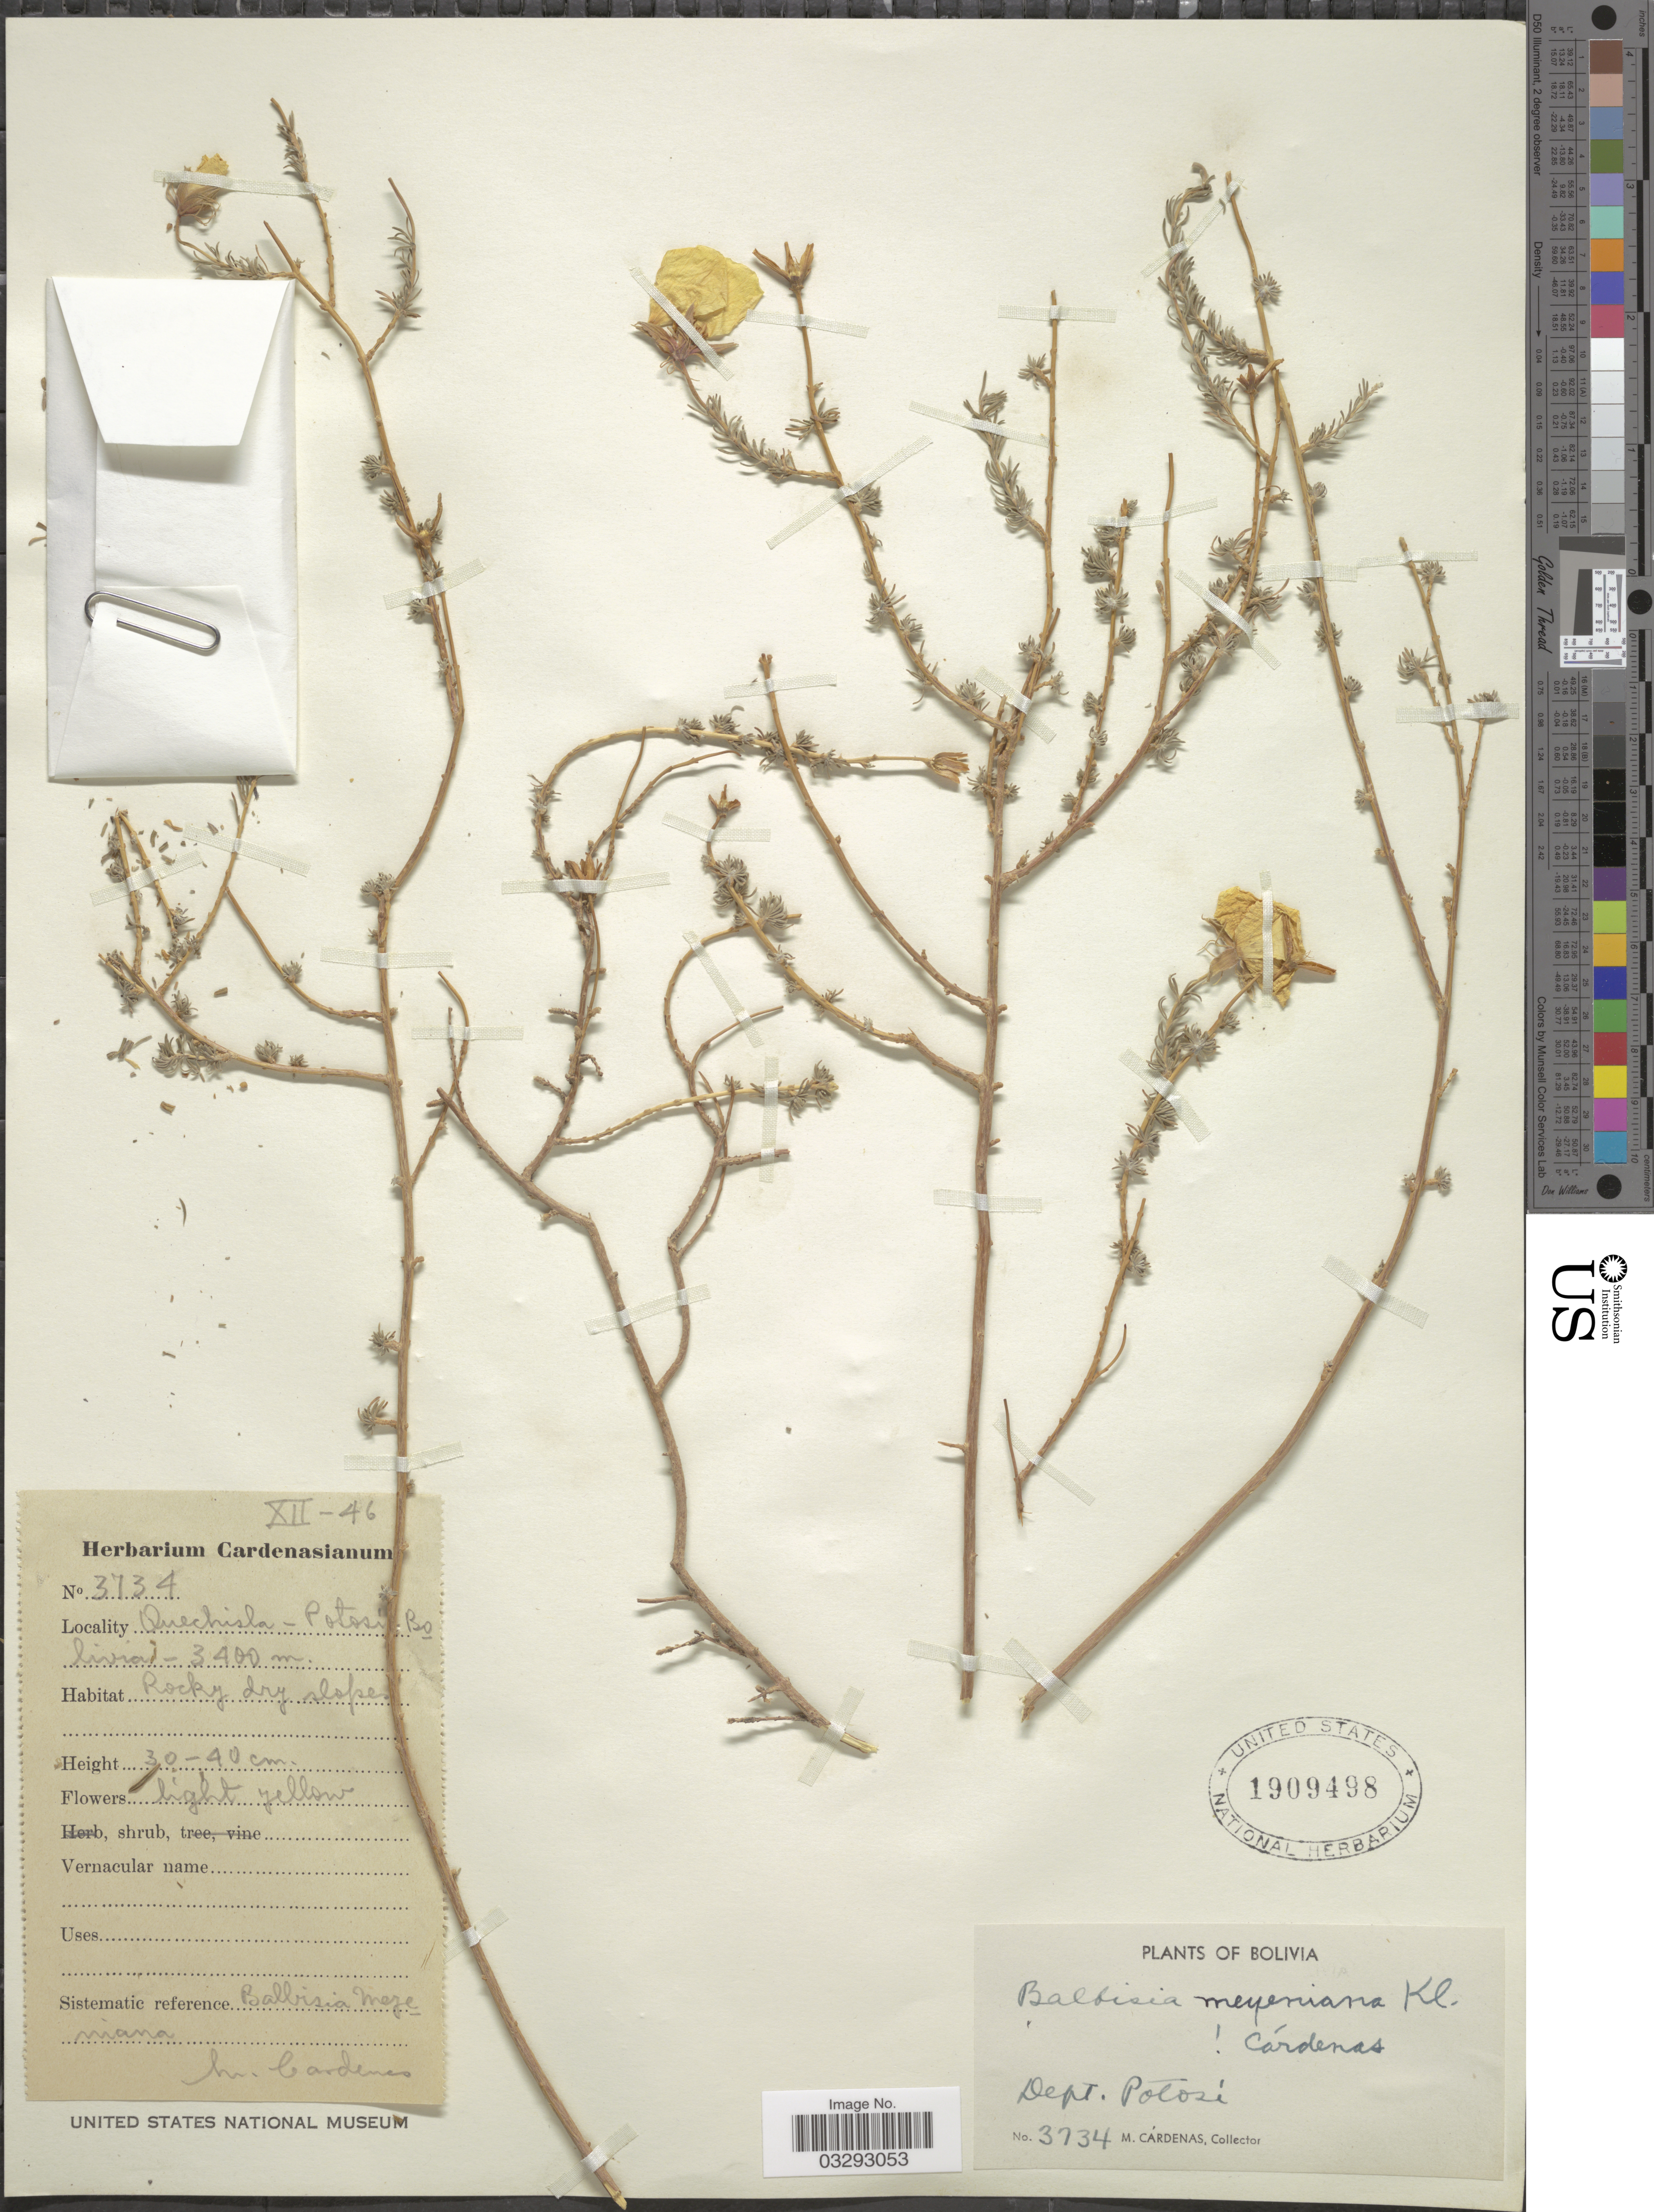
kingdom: Plantae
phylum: Tracheophyta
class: Magnoliopsida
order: Geraniales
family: Vivianiaceae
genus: Balbisia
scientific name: Balbisia meyeniana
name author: Klotzsch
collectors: M. Cárdenas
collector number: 3734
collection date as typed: Transcribed d/m/y: /12/46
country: Bolivia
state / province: Potosi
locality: Dept. Potosi. Quechisla.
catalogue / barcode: US 1909498